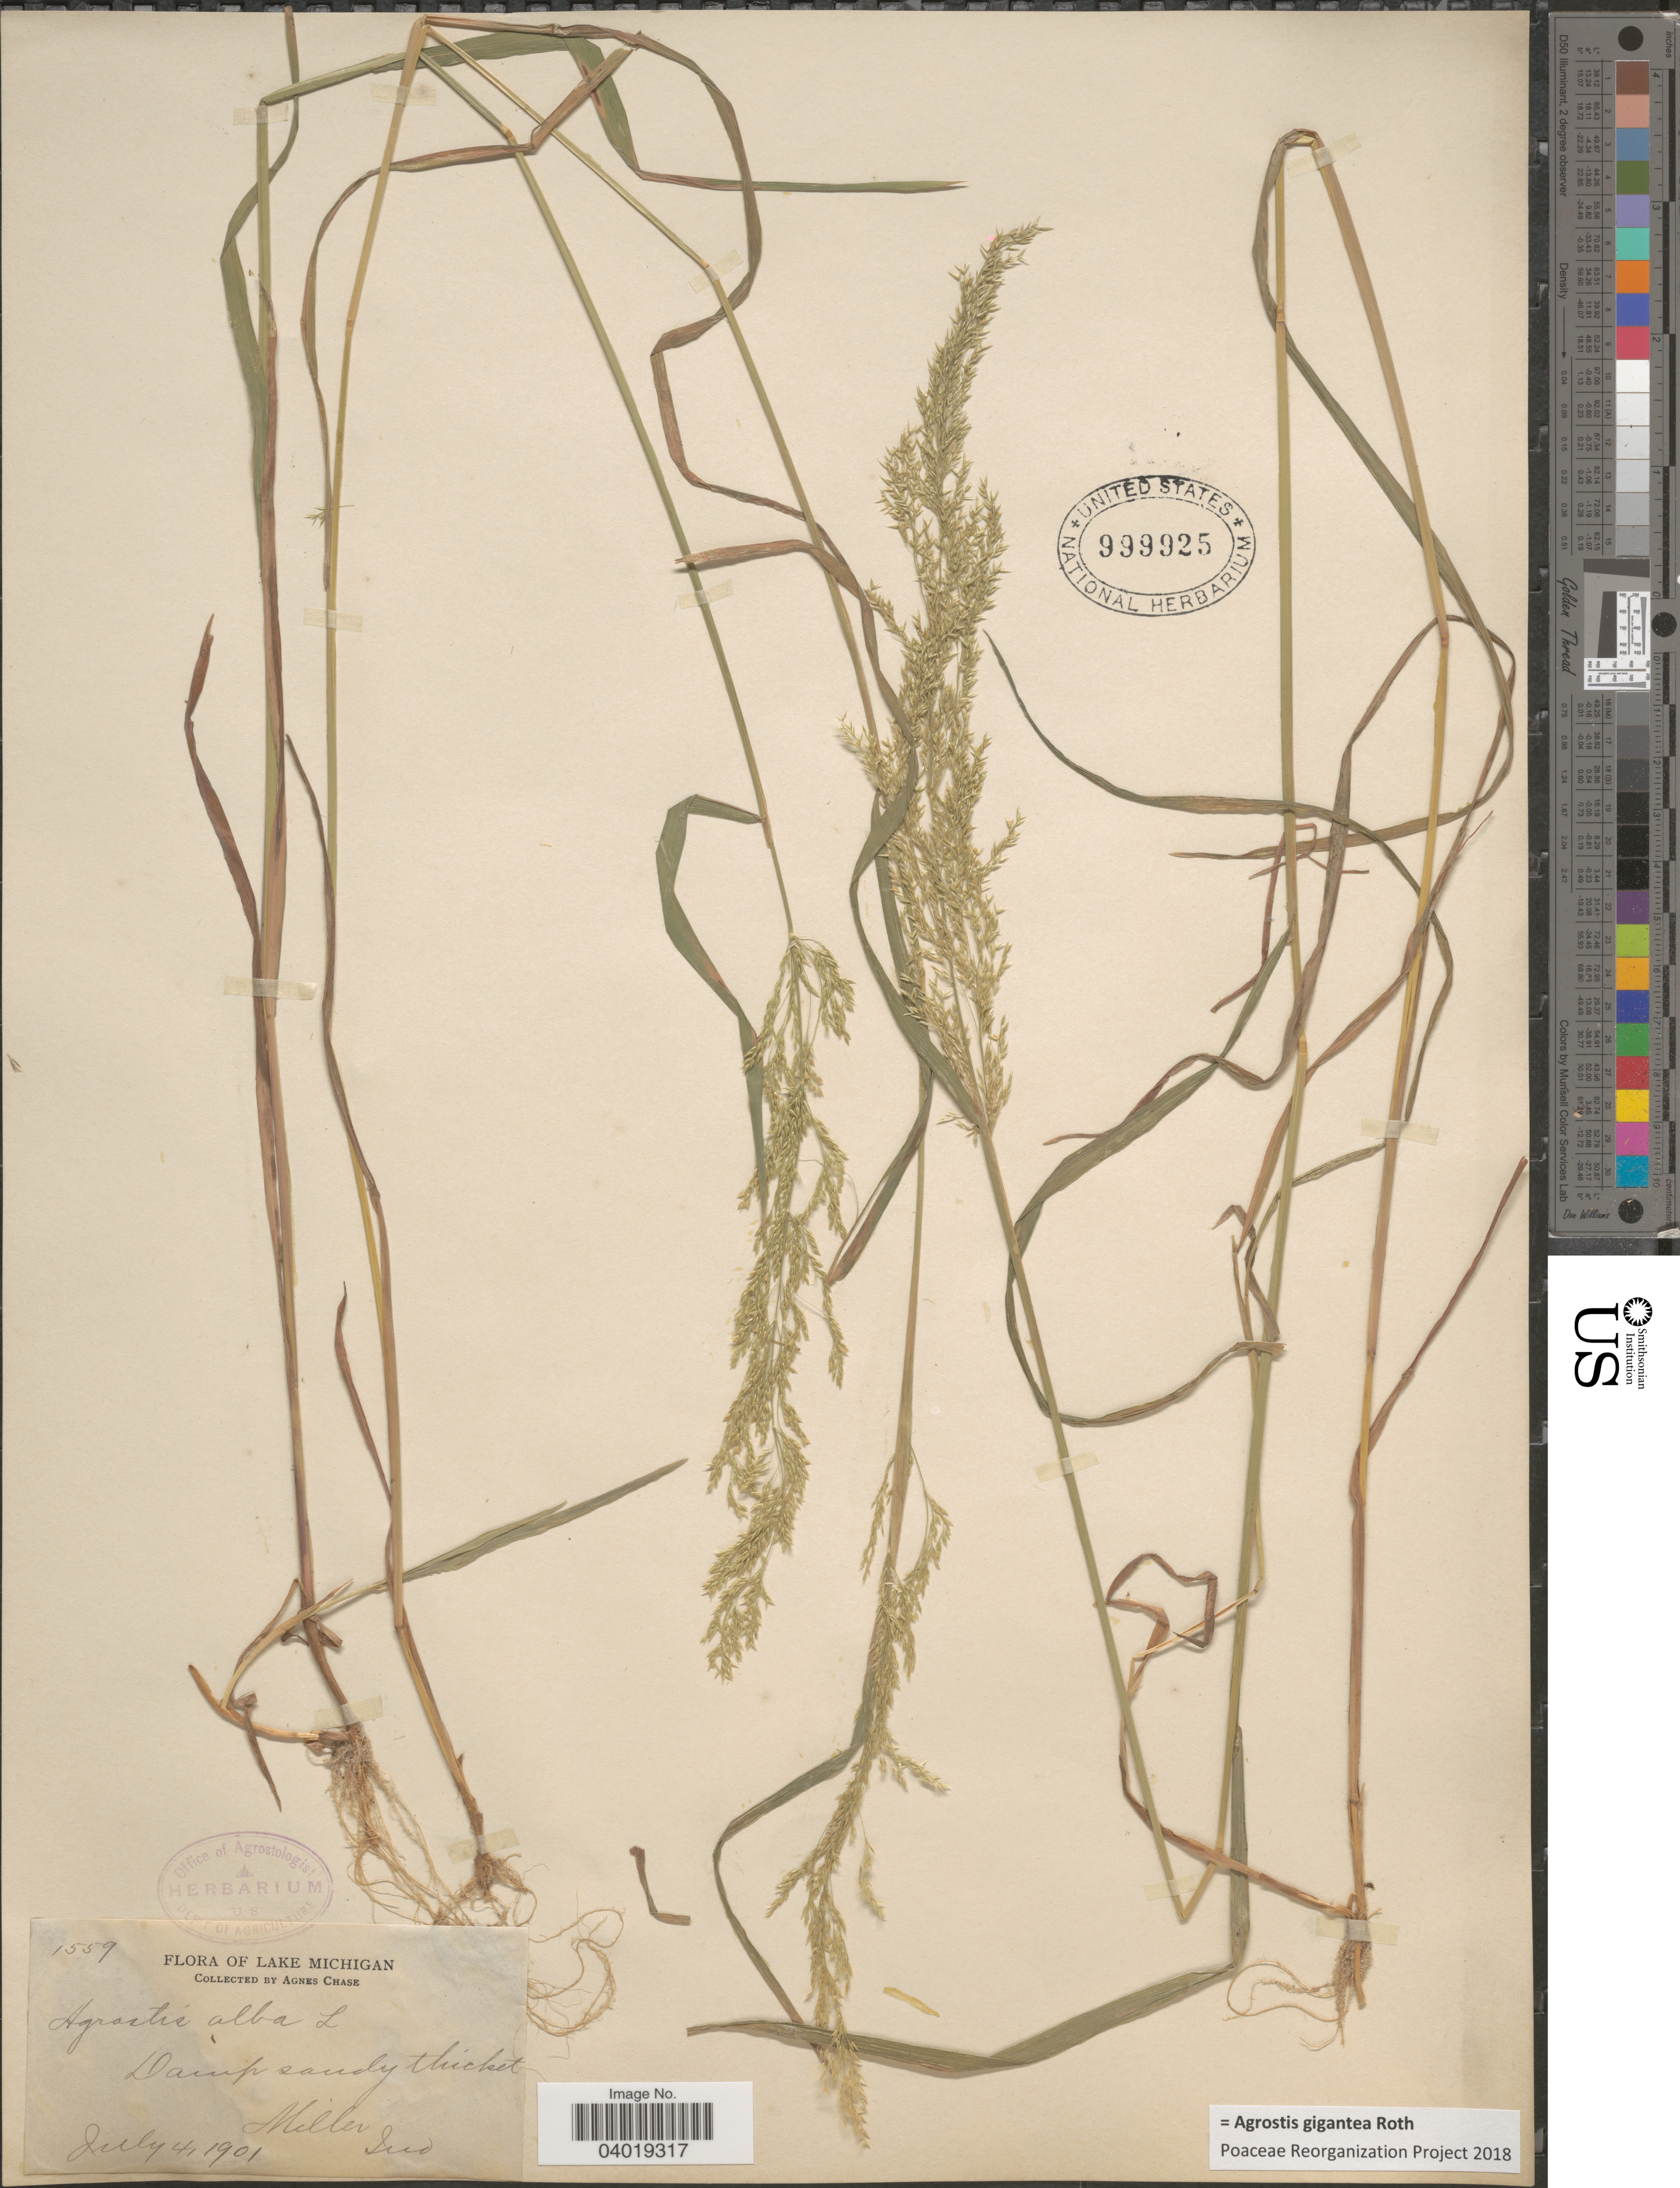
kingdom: Plantae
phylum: Tracheophyta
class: Liliopsida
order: Poales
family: Poaceae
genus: Agrostis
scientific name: Agrostis gigantea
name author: Roth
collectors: A. Chase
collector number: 1559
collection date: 1901-07-04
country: United States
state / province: Indiana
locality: Lake Michigan. Miller.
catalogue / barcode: US 999925